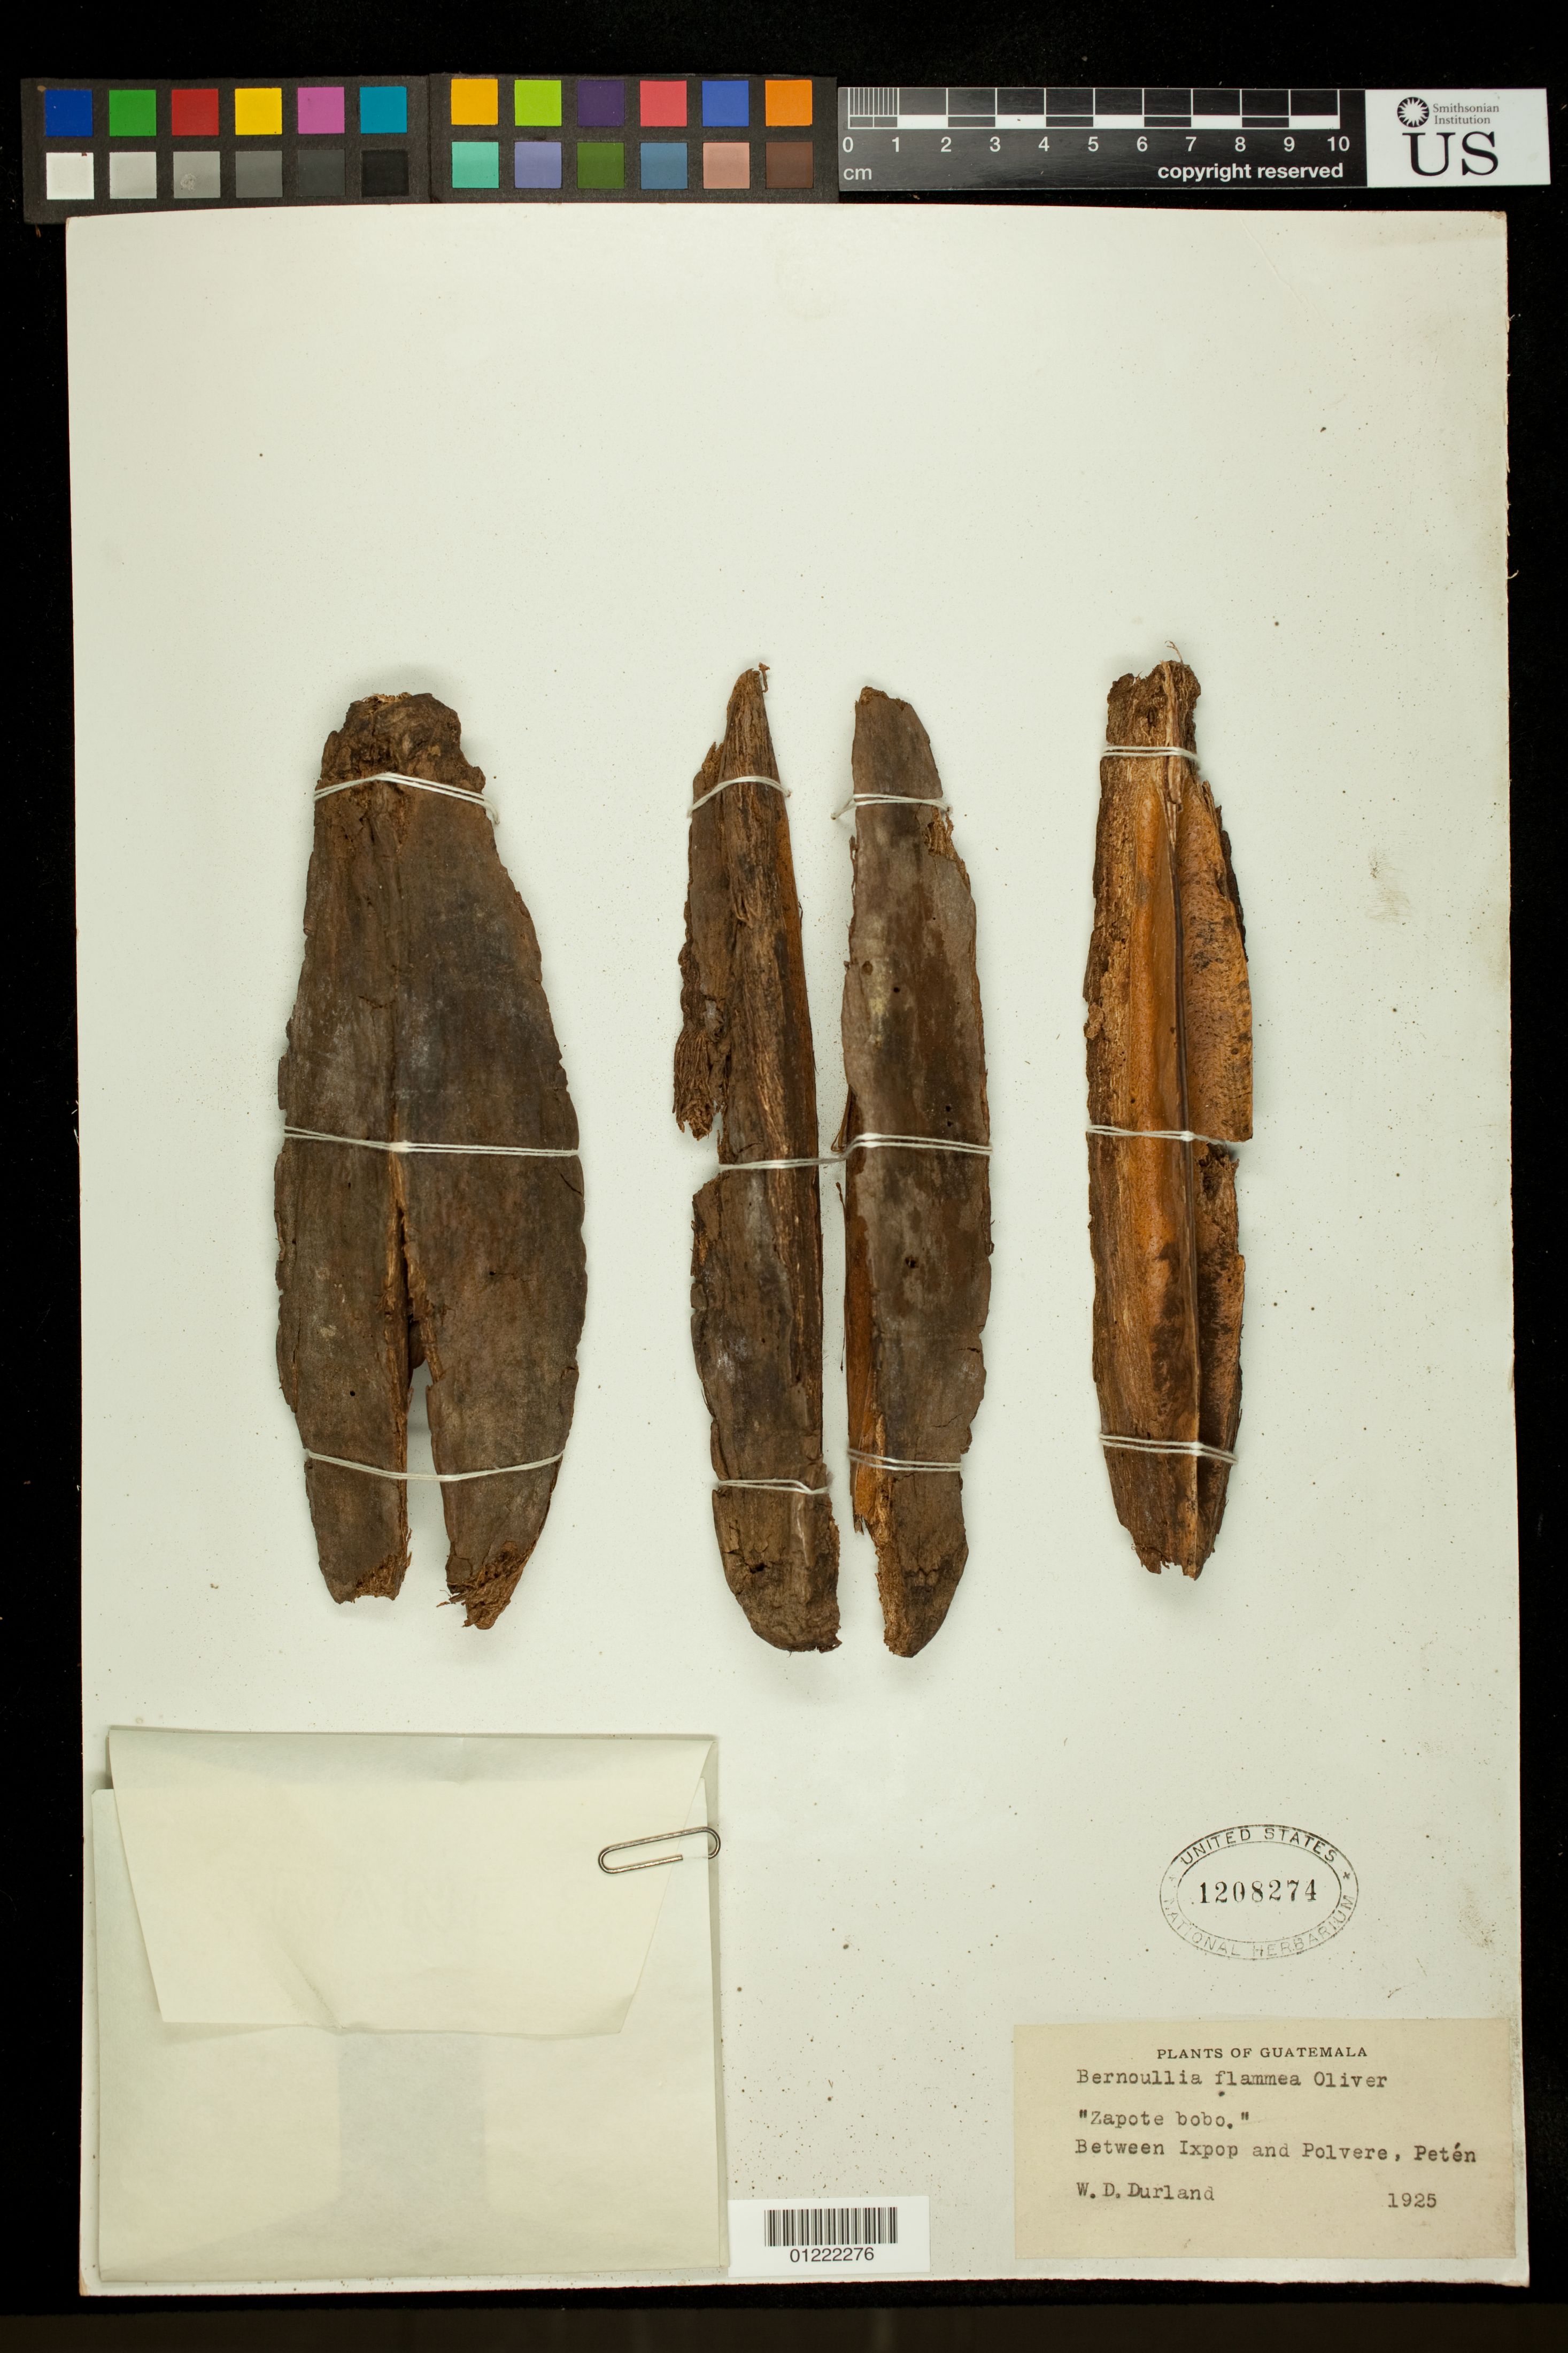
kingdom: Plantae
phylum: Tracheophyta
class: Magnoliopsida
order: Malvales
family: Malvaceae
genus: Bernoullia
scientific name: Bernoullia flammea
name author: Oliv.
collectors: W. Durland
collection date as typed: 1925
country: Guatemala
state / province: El Petén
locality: Between Ixpop and Polvere, Petén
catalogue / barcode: US 1208274